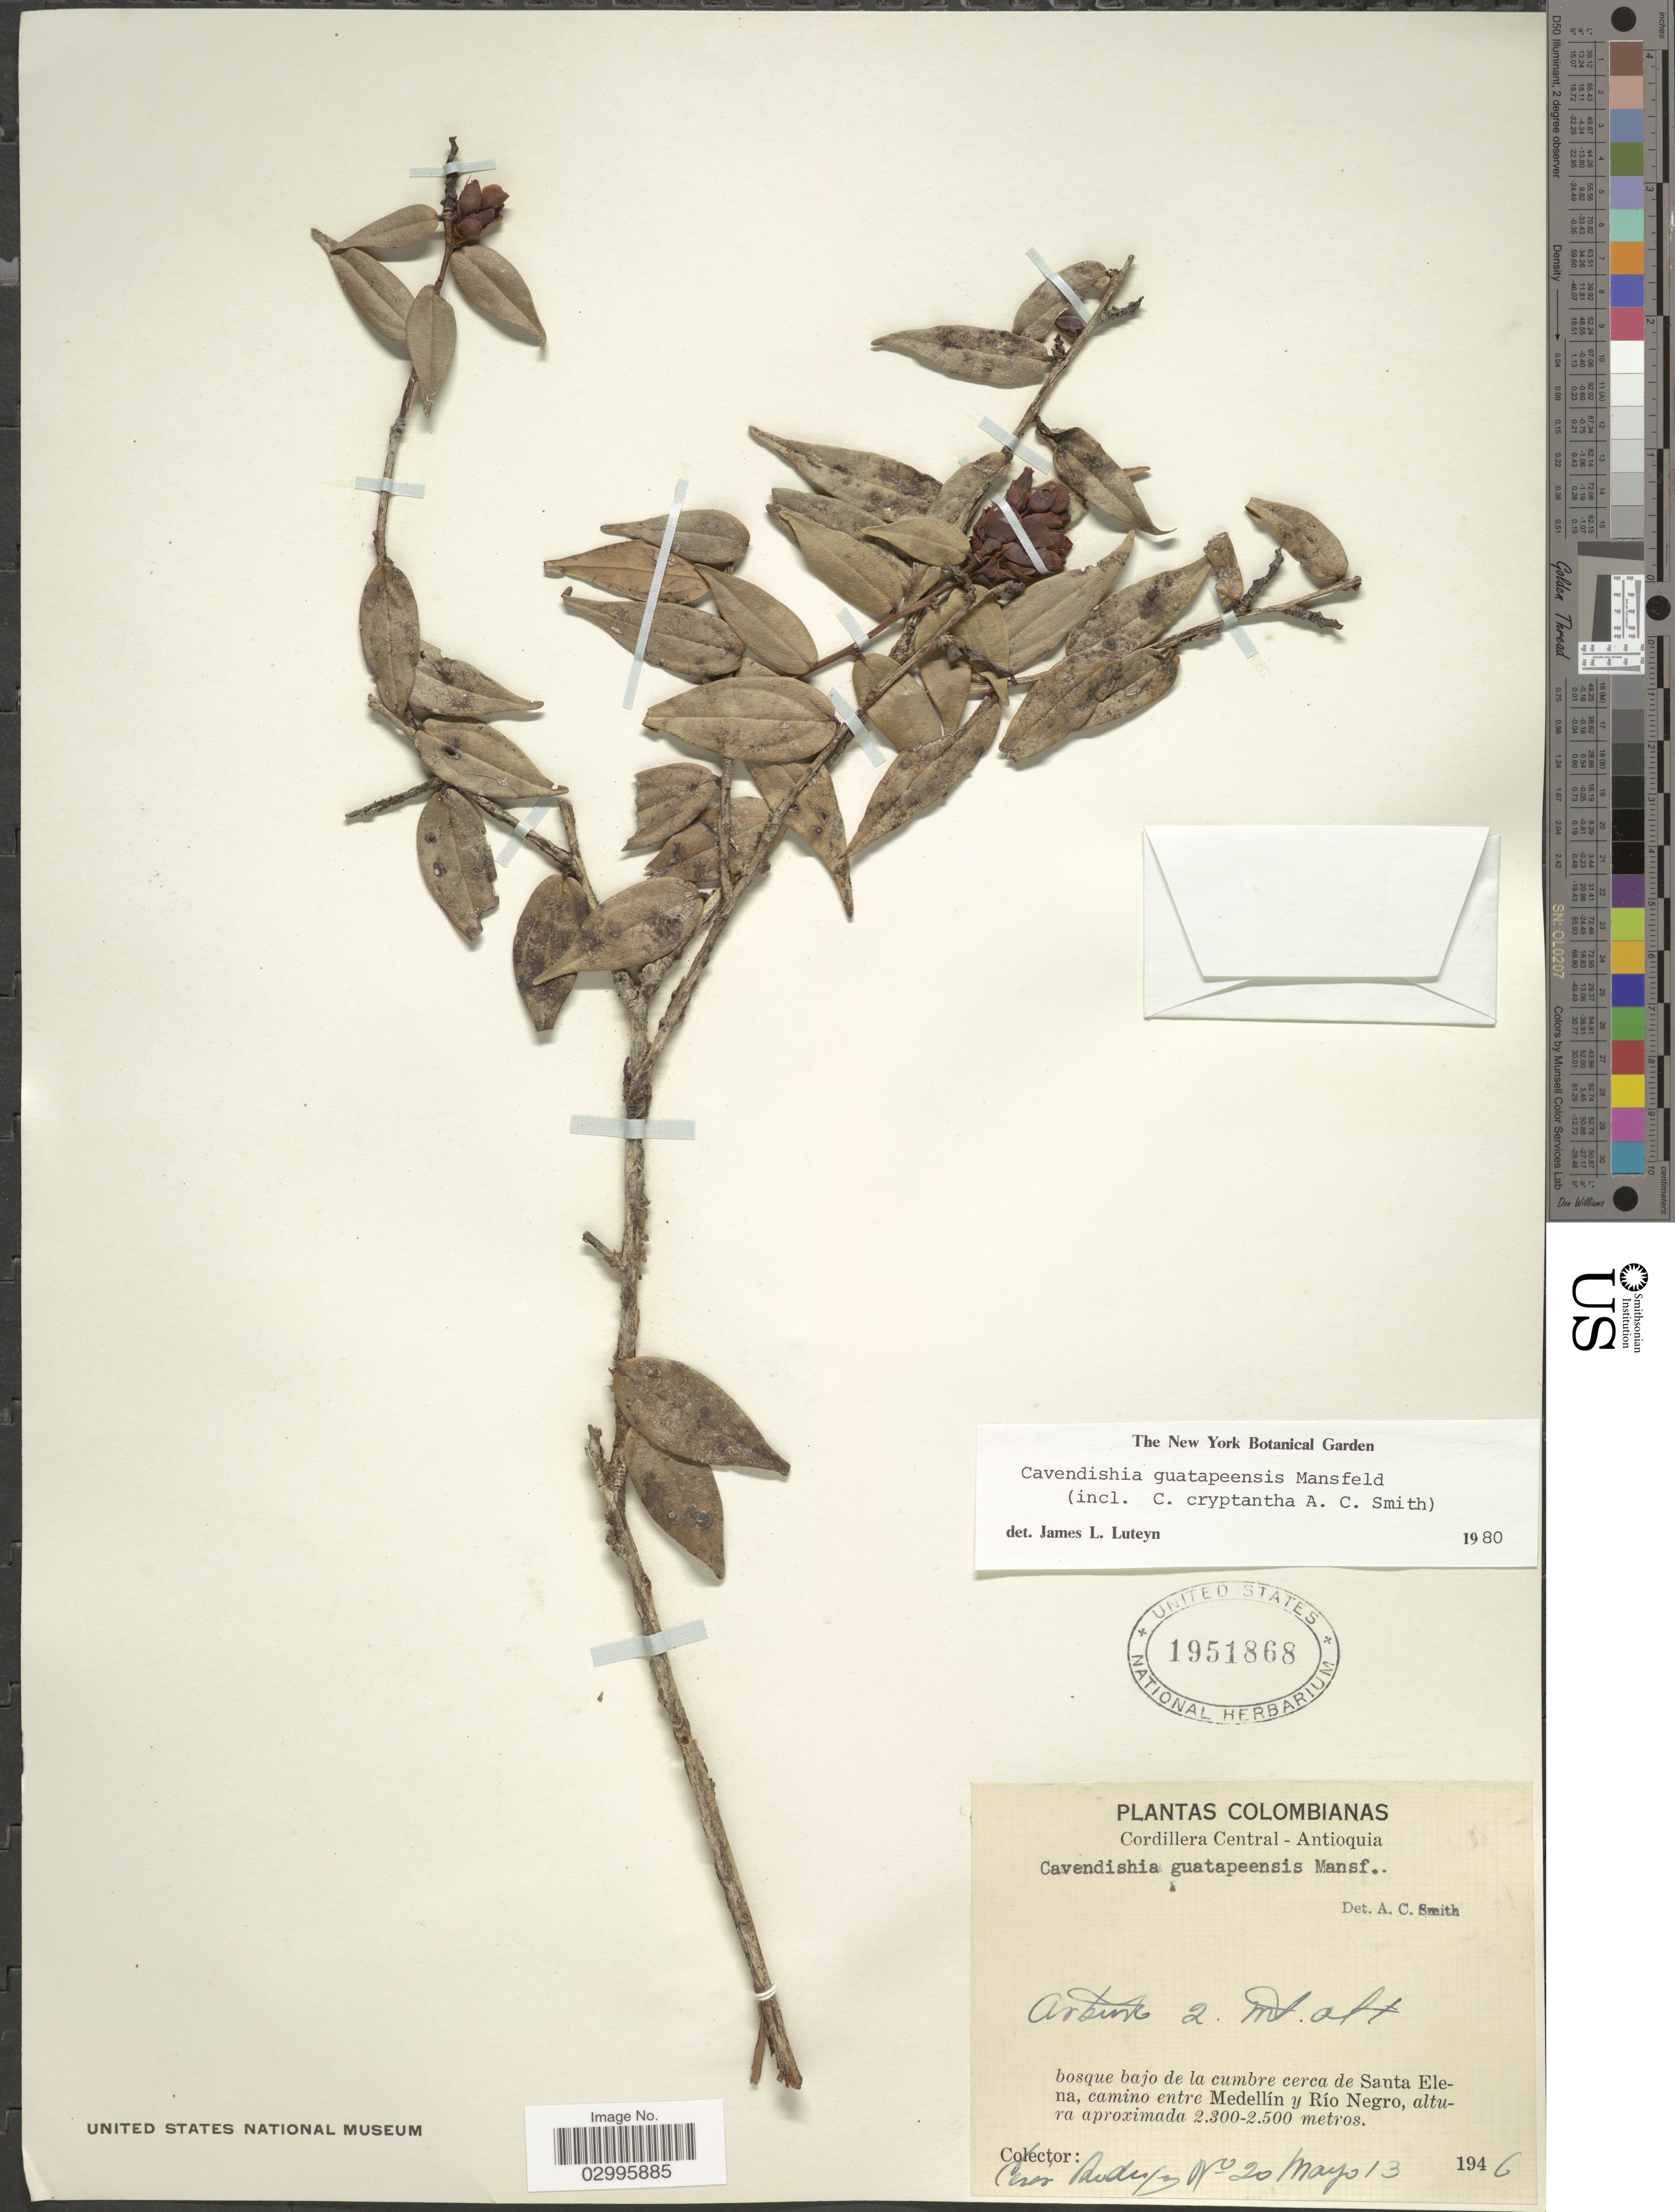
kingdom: Plantae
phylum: Tracheophyta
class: Magnoliopsida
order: Ericales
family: Ericaceae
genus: Cavendishia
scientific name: Cavendishia guatapeensis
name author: Mansf.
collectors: C. Rodríguez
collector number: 20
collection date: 1946-05-13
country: Colombia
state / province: Antioquia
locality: Cordillera Central, bosque bajo de la cumbre cerca de Santa Elena, camino entre Medellín y Río Negro.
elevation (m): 2300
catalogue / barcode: US 1951868